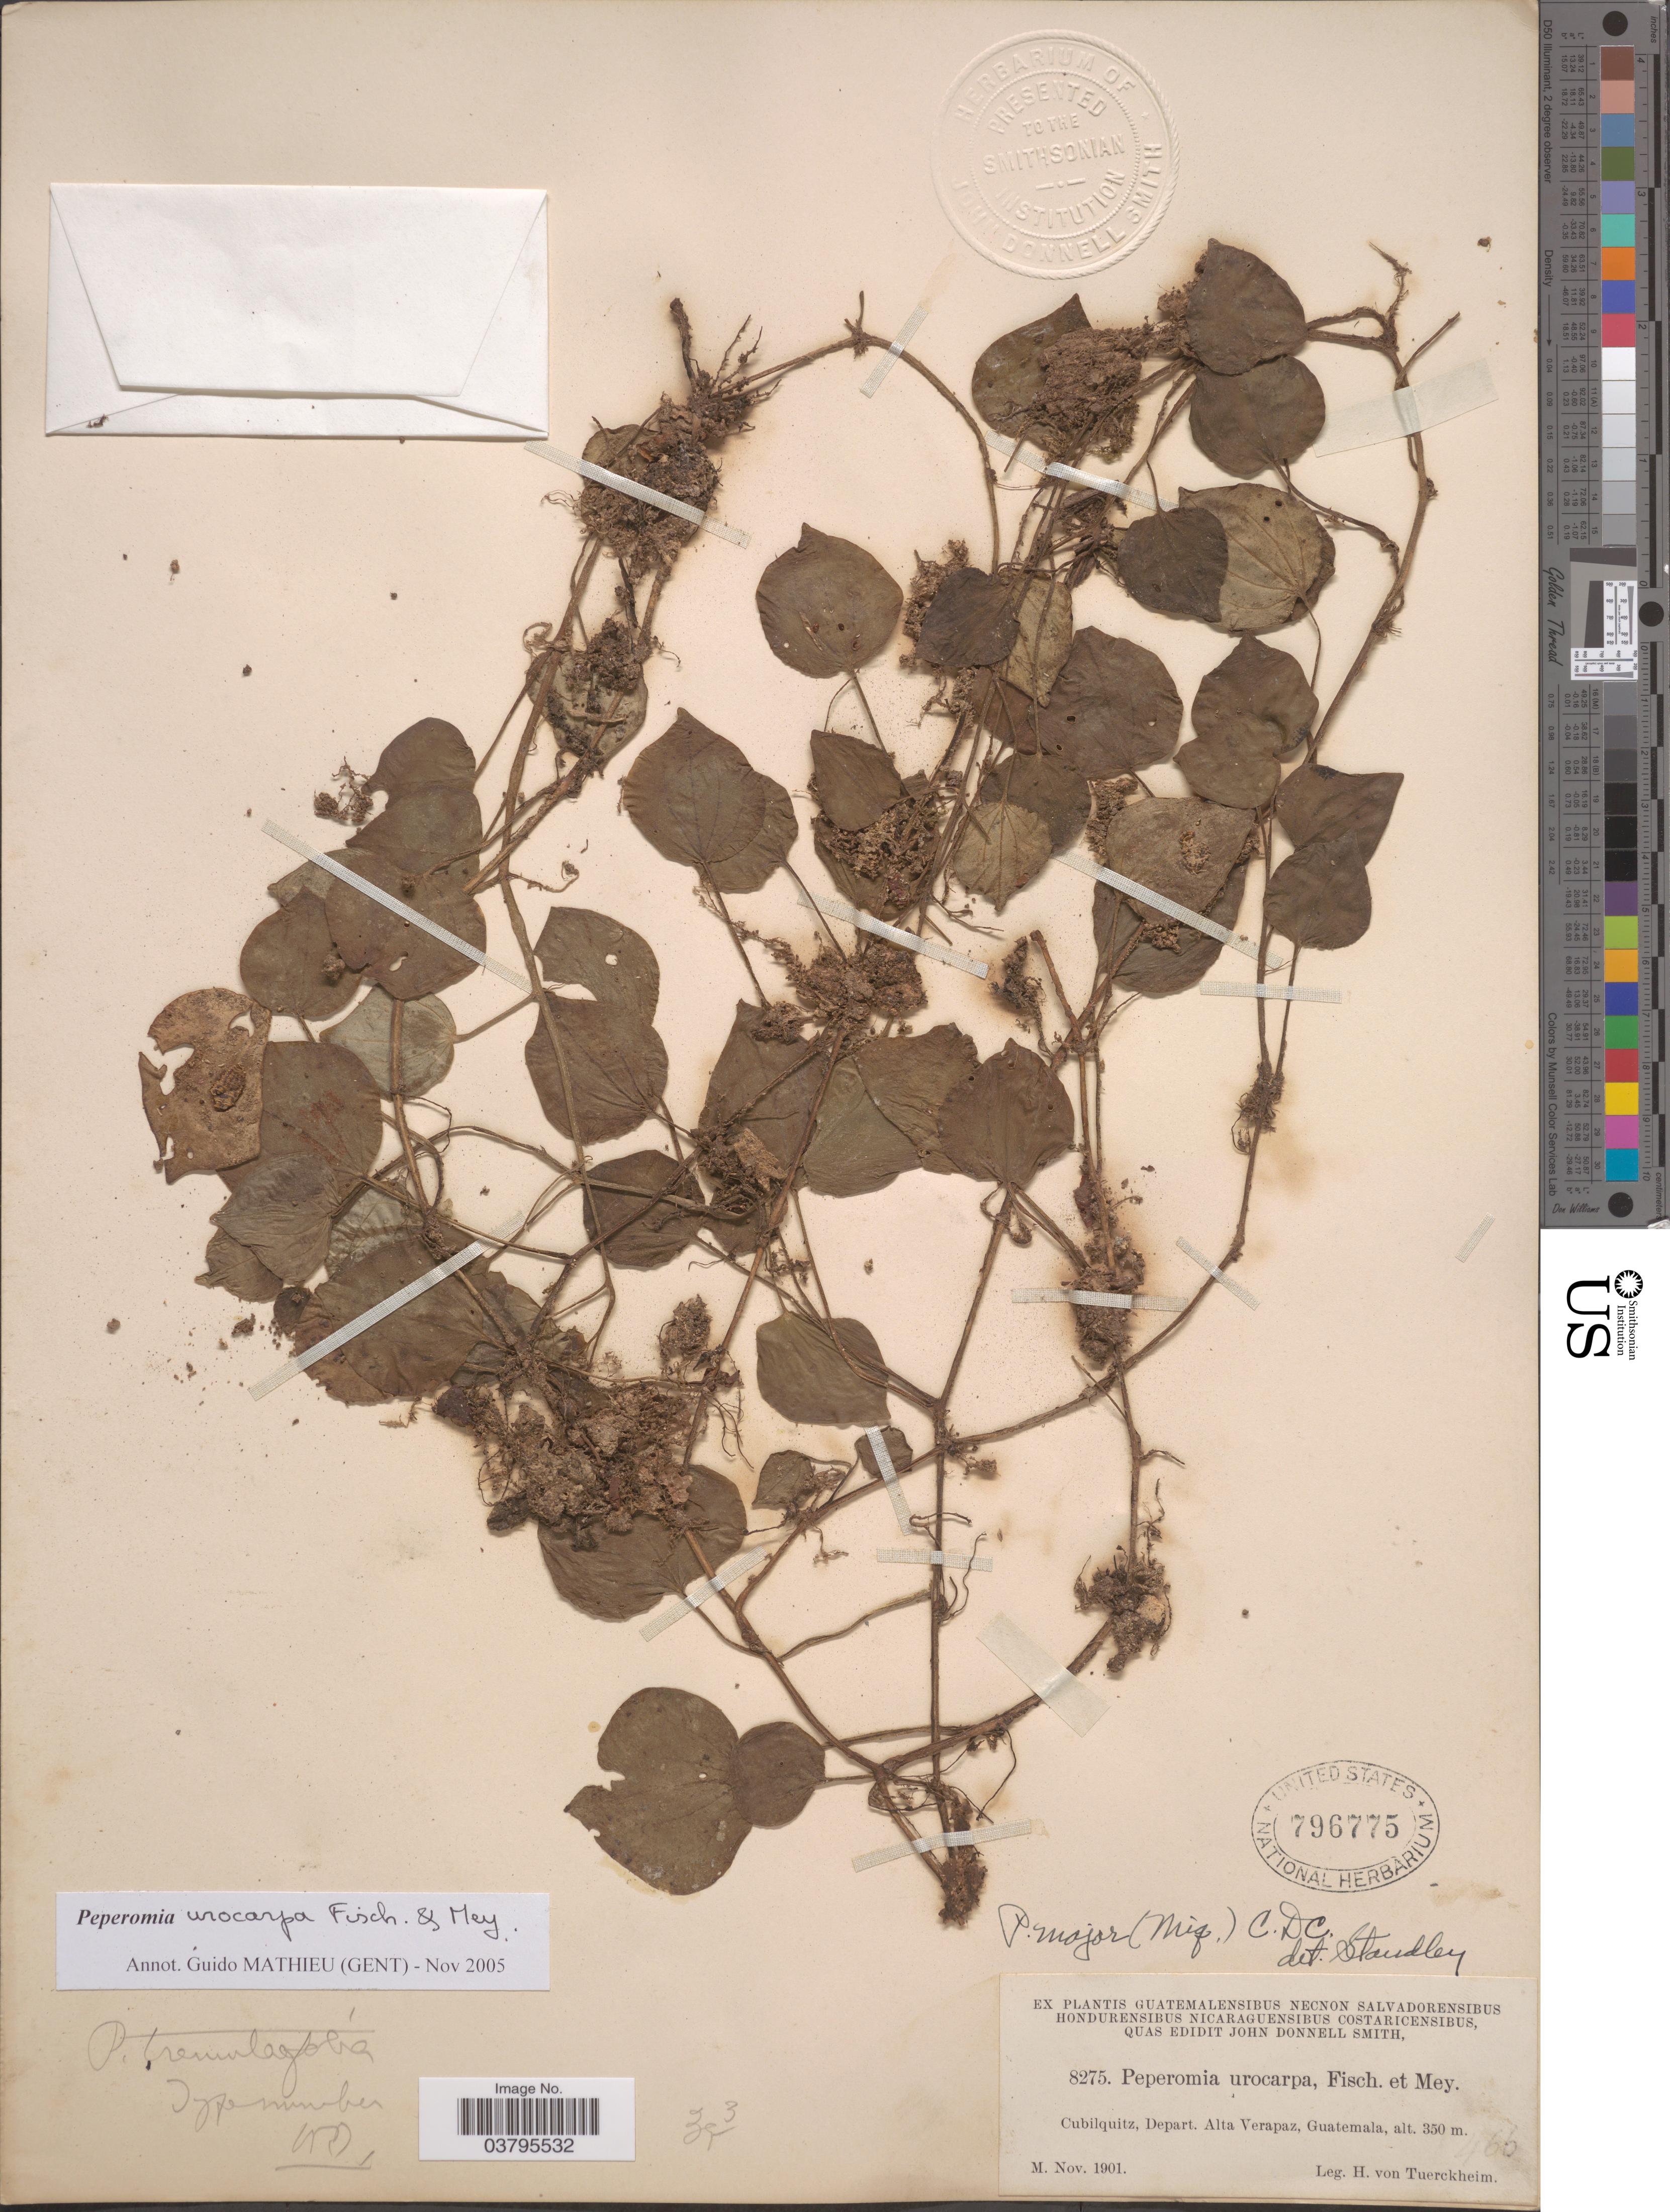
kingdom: Plantae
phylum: Tracheophyta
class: Magnoliopsida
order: Piperales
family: Piperaceae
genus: Peperomia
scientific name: Peperomia urocarpa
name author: Fisch. & C.A. Mey.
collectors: H. von Türckheim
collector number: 8275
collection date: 1901-11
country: Guatemala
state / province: Alta Verapaz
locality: Cubilquitz, Depart. Alta Verapaz.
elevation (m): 350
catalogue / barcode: US 796775